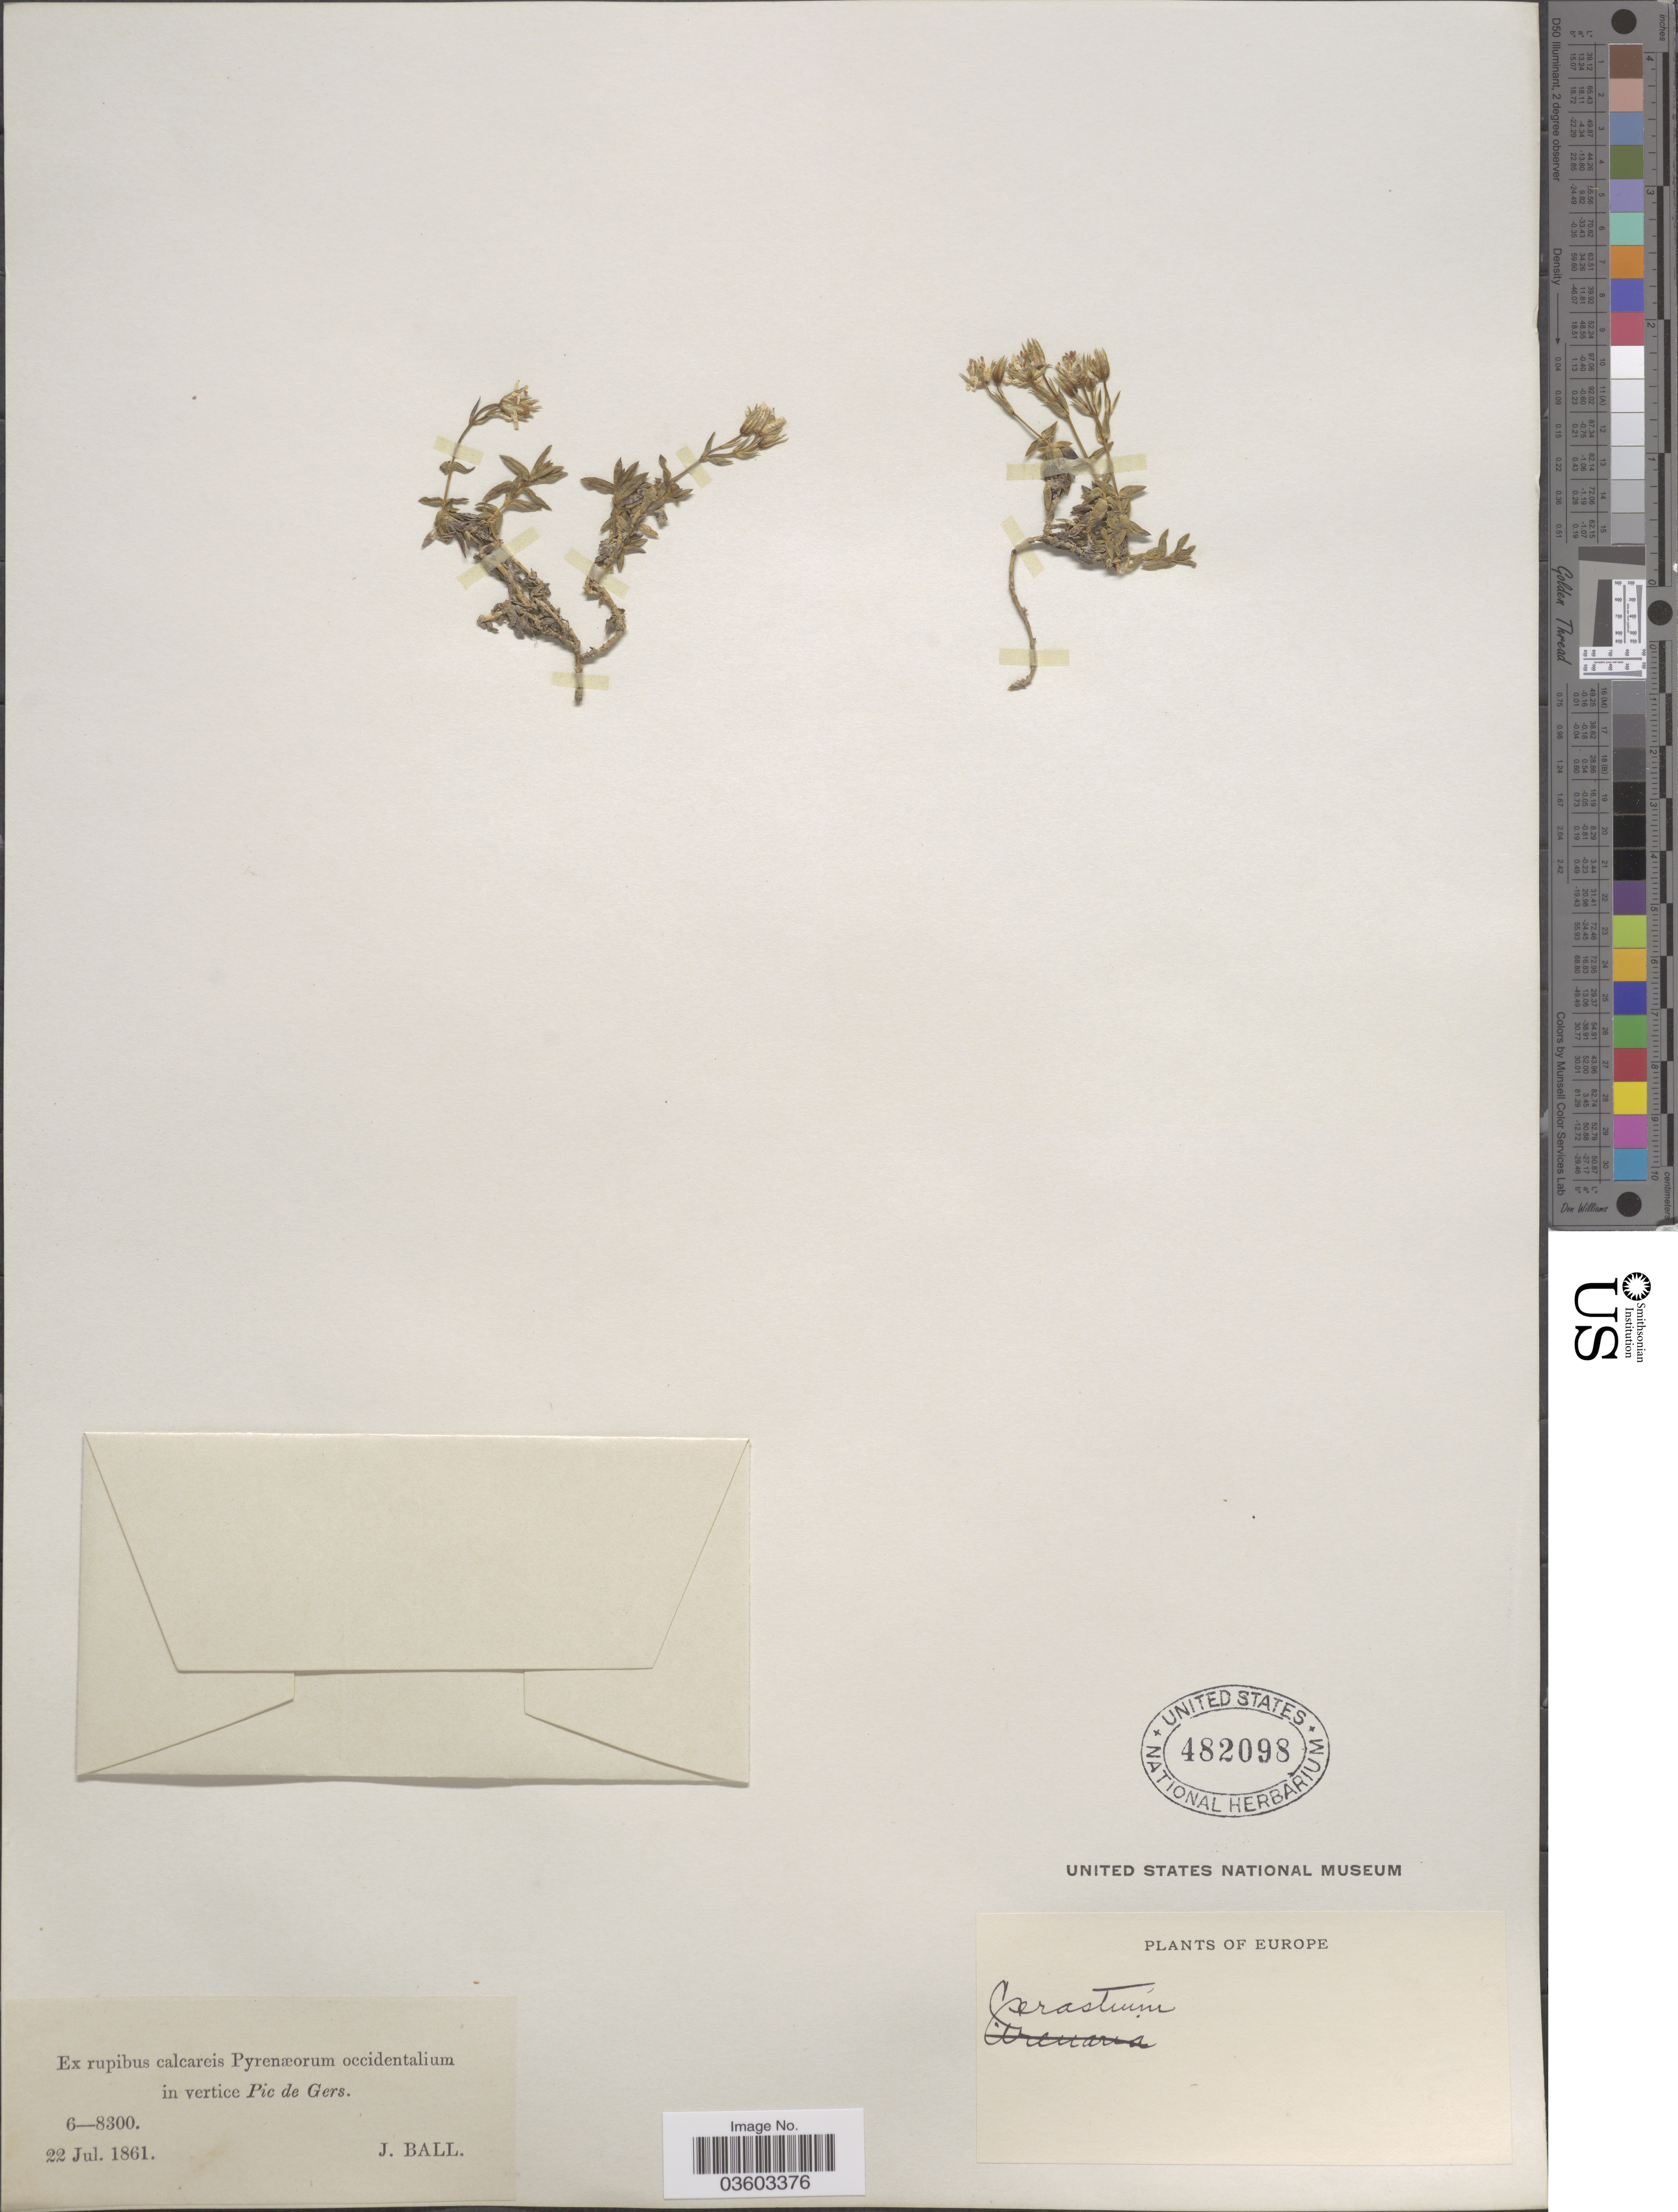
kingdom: Plantae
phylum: Tracheophyta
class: Magnoliopsida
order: Caryophyllales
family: Caryophyllaceae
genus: Cerastium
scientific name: Cerastium sp.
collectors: J. Ball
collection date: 1861-07-22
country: France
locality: Ex rupibus calcareis Pyrenæorum occidentalium in vertice Pic de Gers. Europe.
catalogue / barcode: US 482098